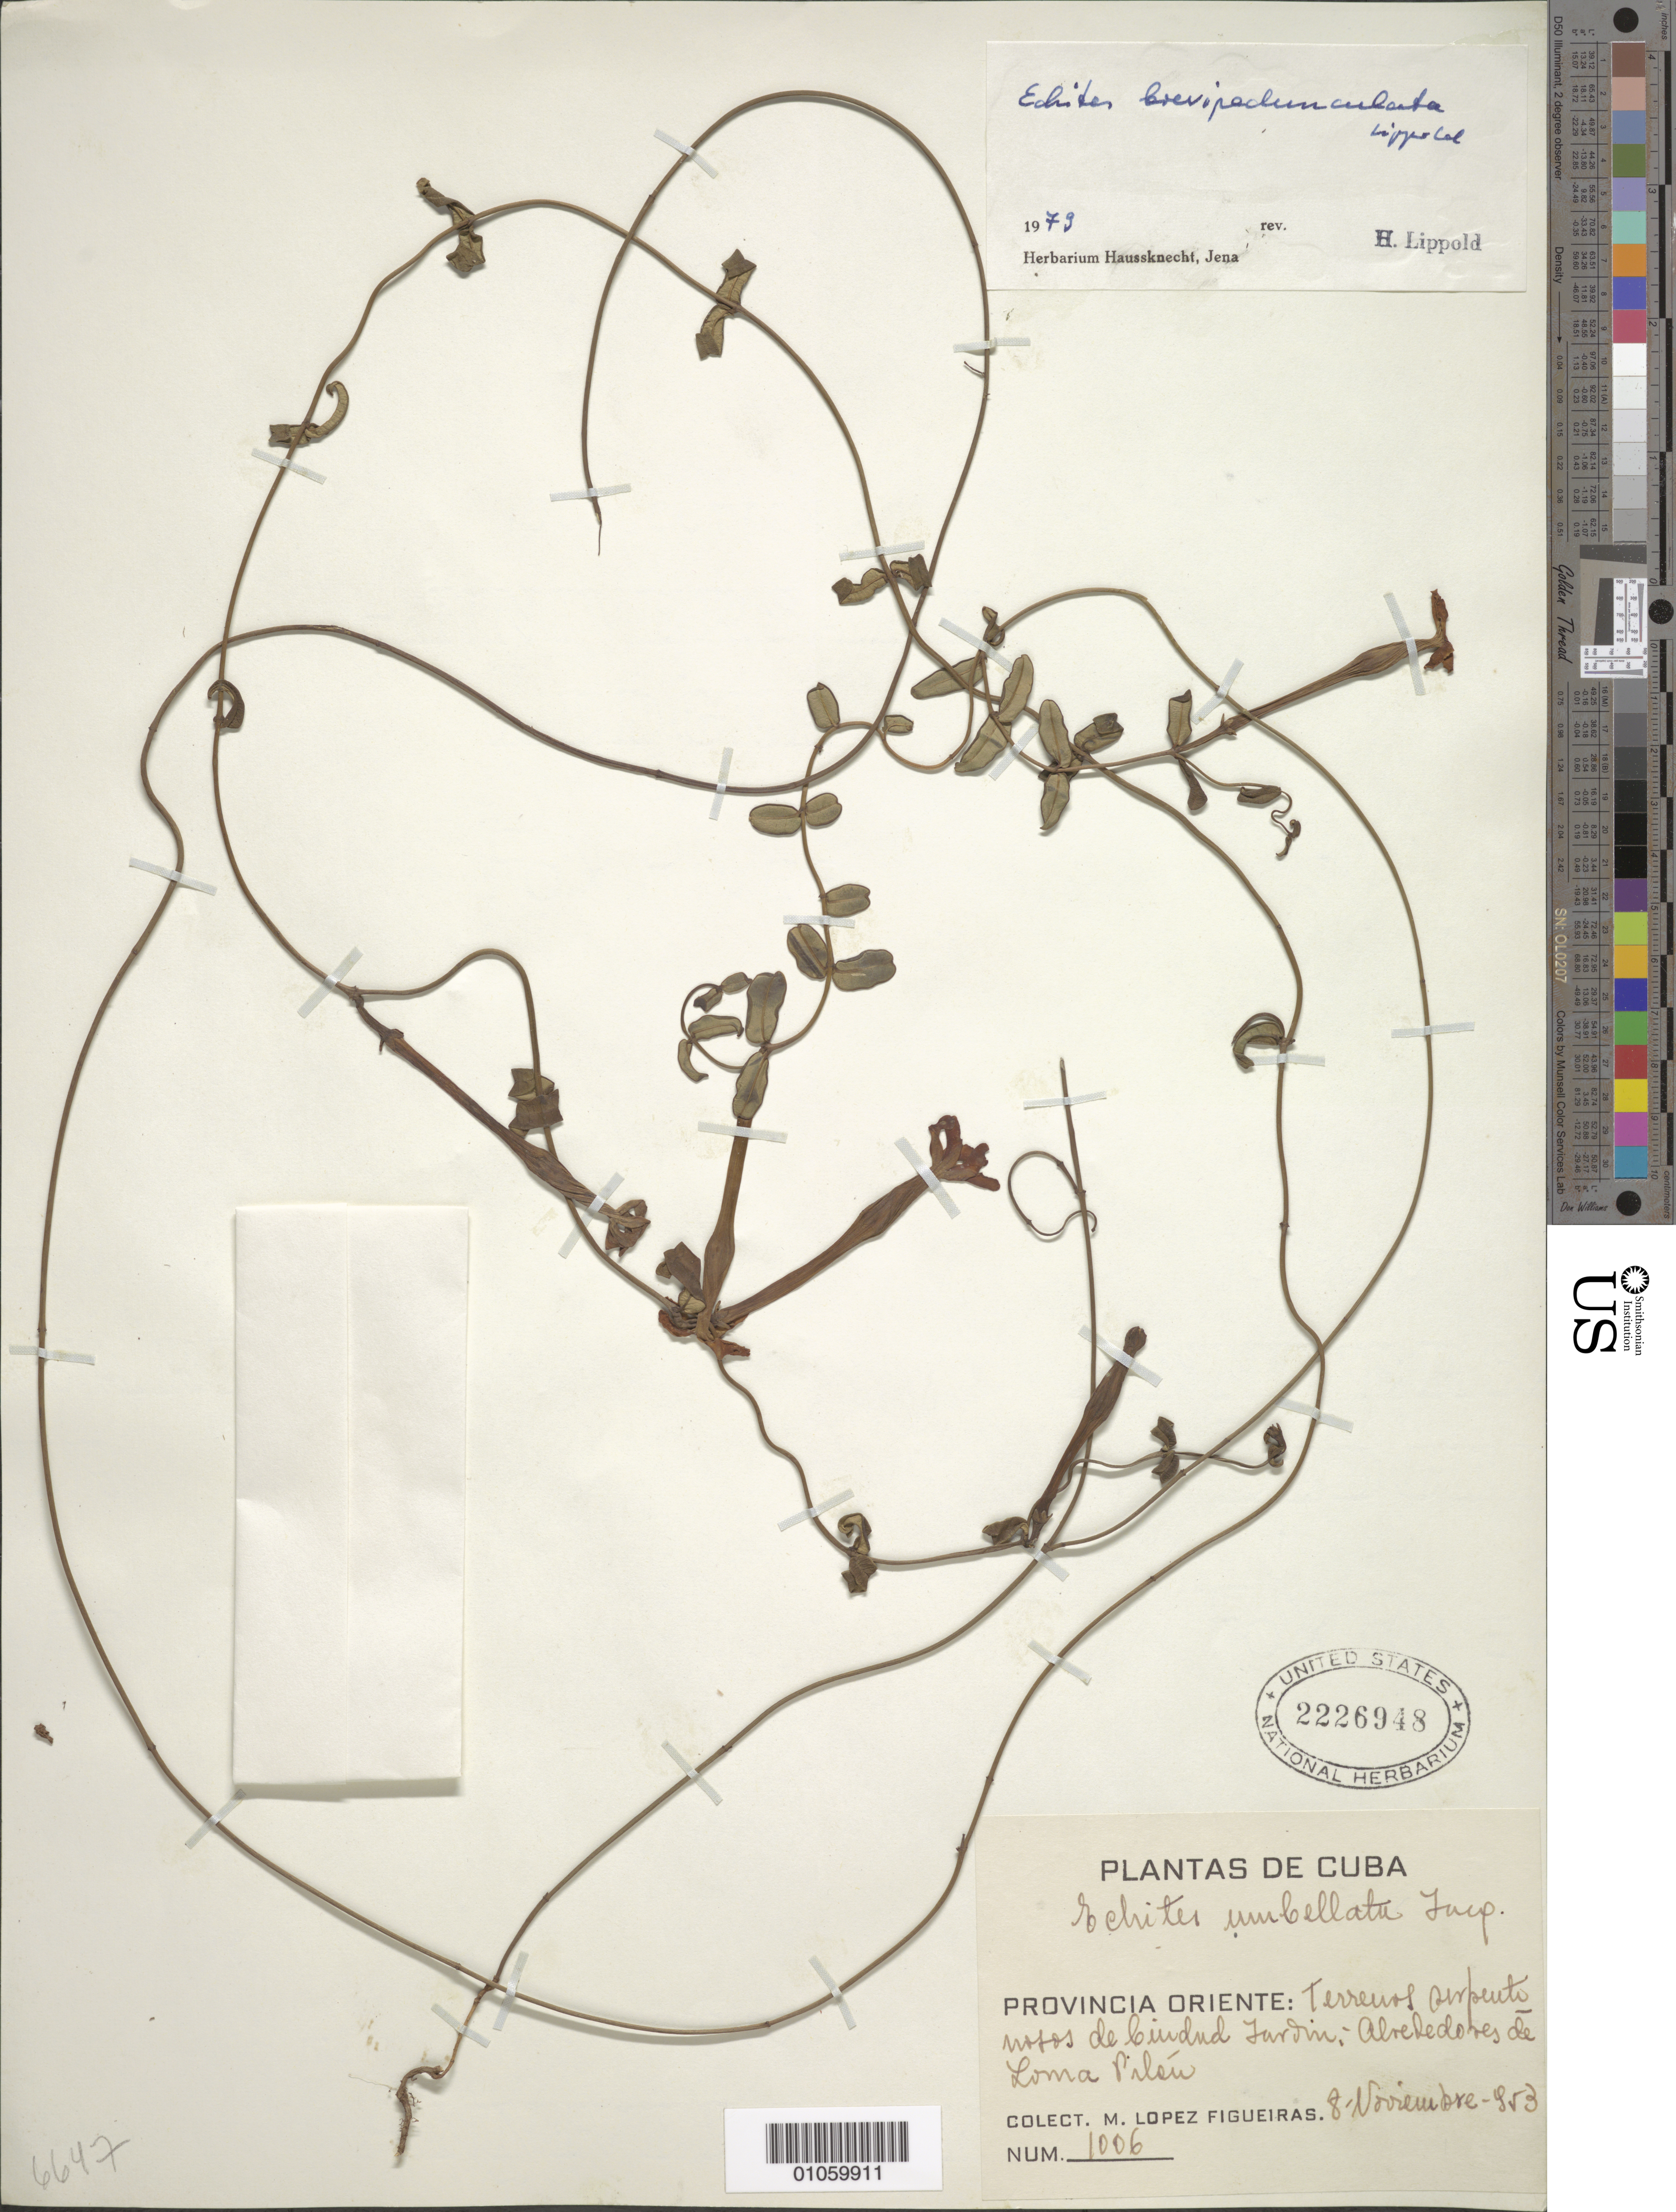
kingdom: Plantae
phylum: Tracheophyta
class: Magnoliopsida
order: Gentianales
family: Apocynaceae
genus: Echites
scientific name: Echites brevipedunculatus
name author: Lippold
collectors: M. López Figueiras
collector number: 1006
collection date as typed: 08 Nov 1953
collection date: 1853-11-08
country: Cuba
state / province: Oriente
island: Cuba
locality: Ciudad Jardin; Alrededores de Loma Pilsu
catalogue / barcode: US 2226948